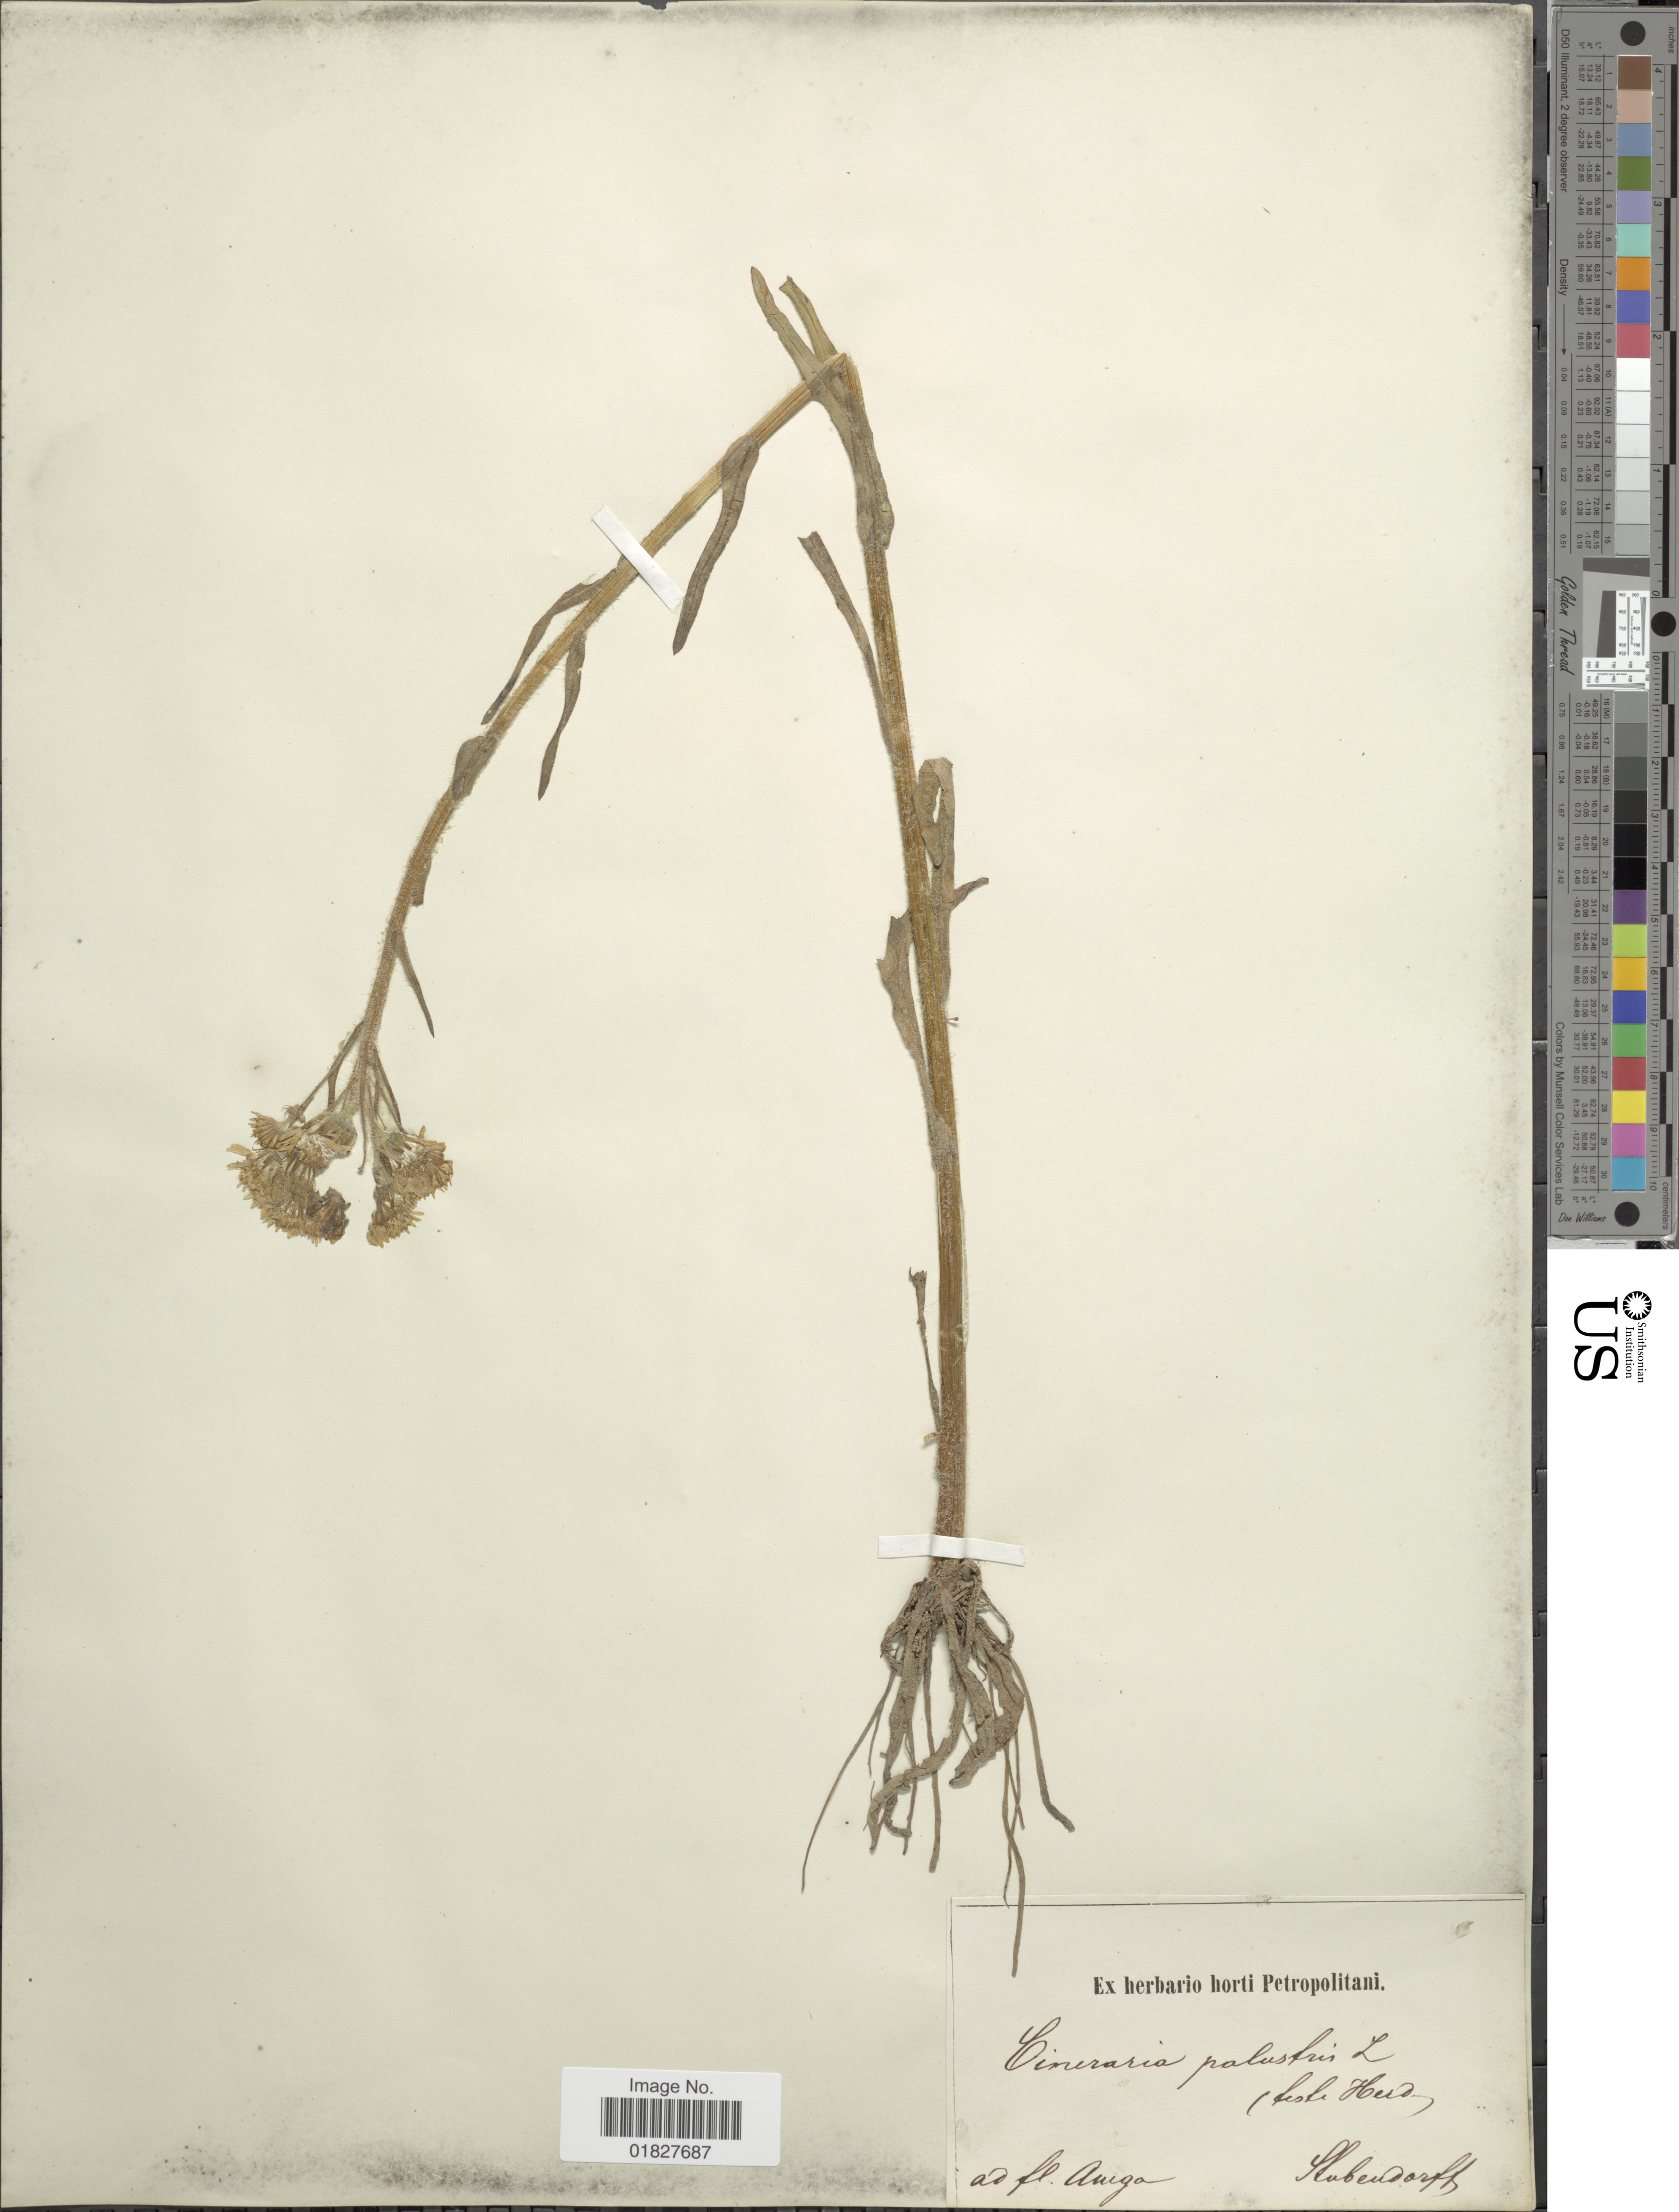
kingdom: Plantae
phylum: Tracheophyta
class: Magnoliopsida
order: Asterales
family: Asteraceae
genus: Cineraria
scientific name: Cineraria palustris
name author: (L.) L.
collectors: ex Herb. Horti Bot. Petropolitani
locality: Ad fl. Amga, Hubendorff [interpreted]